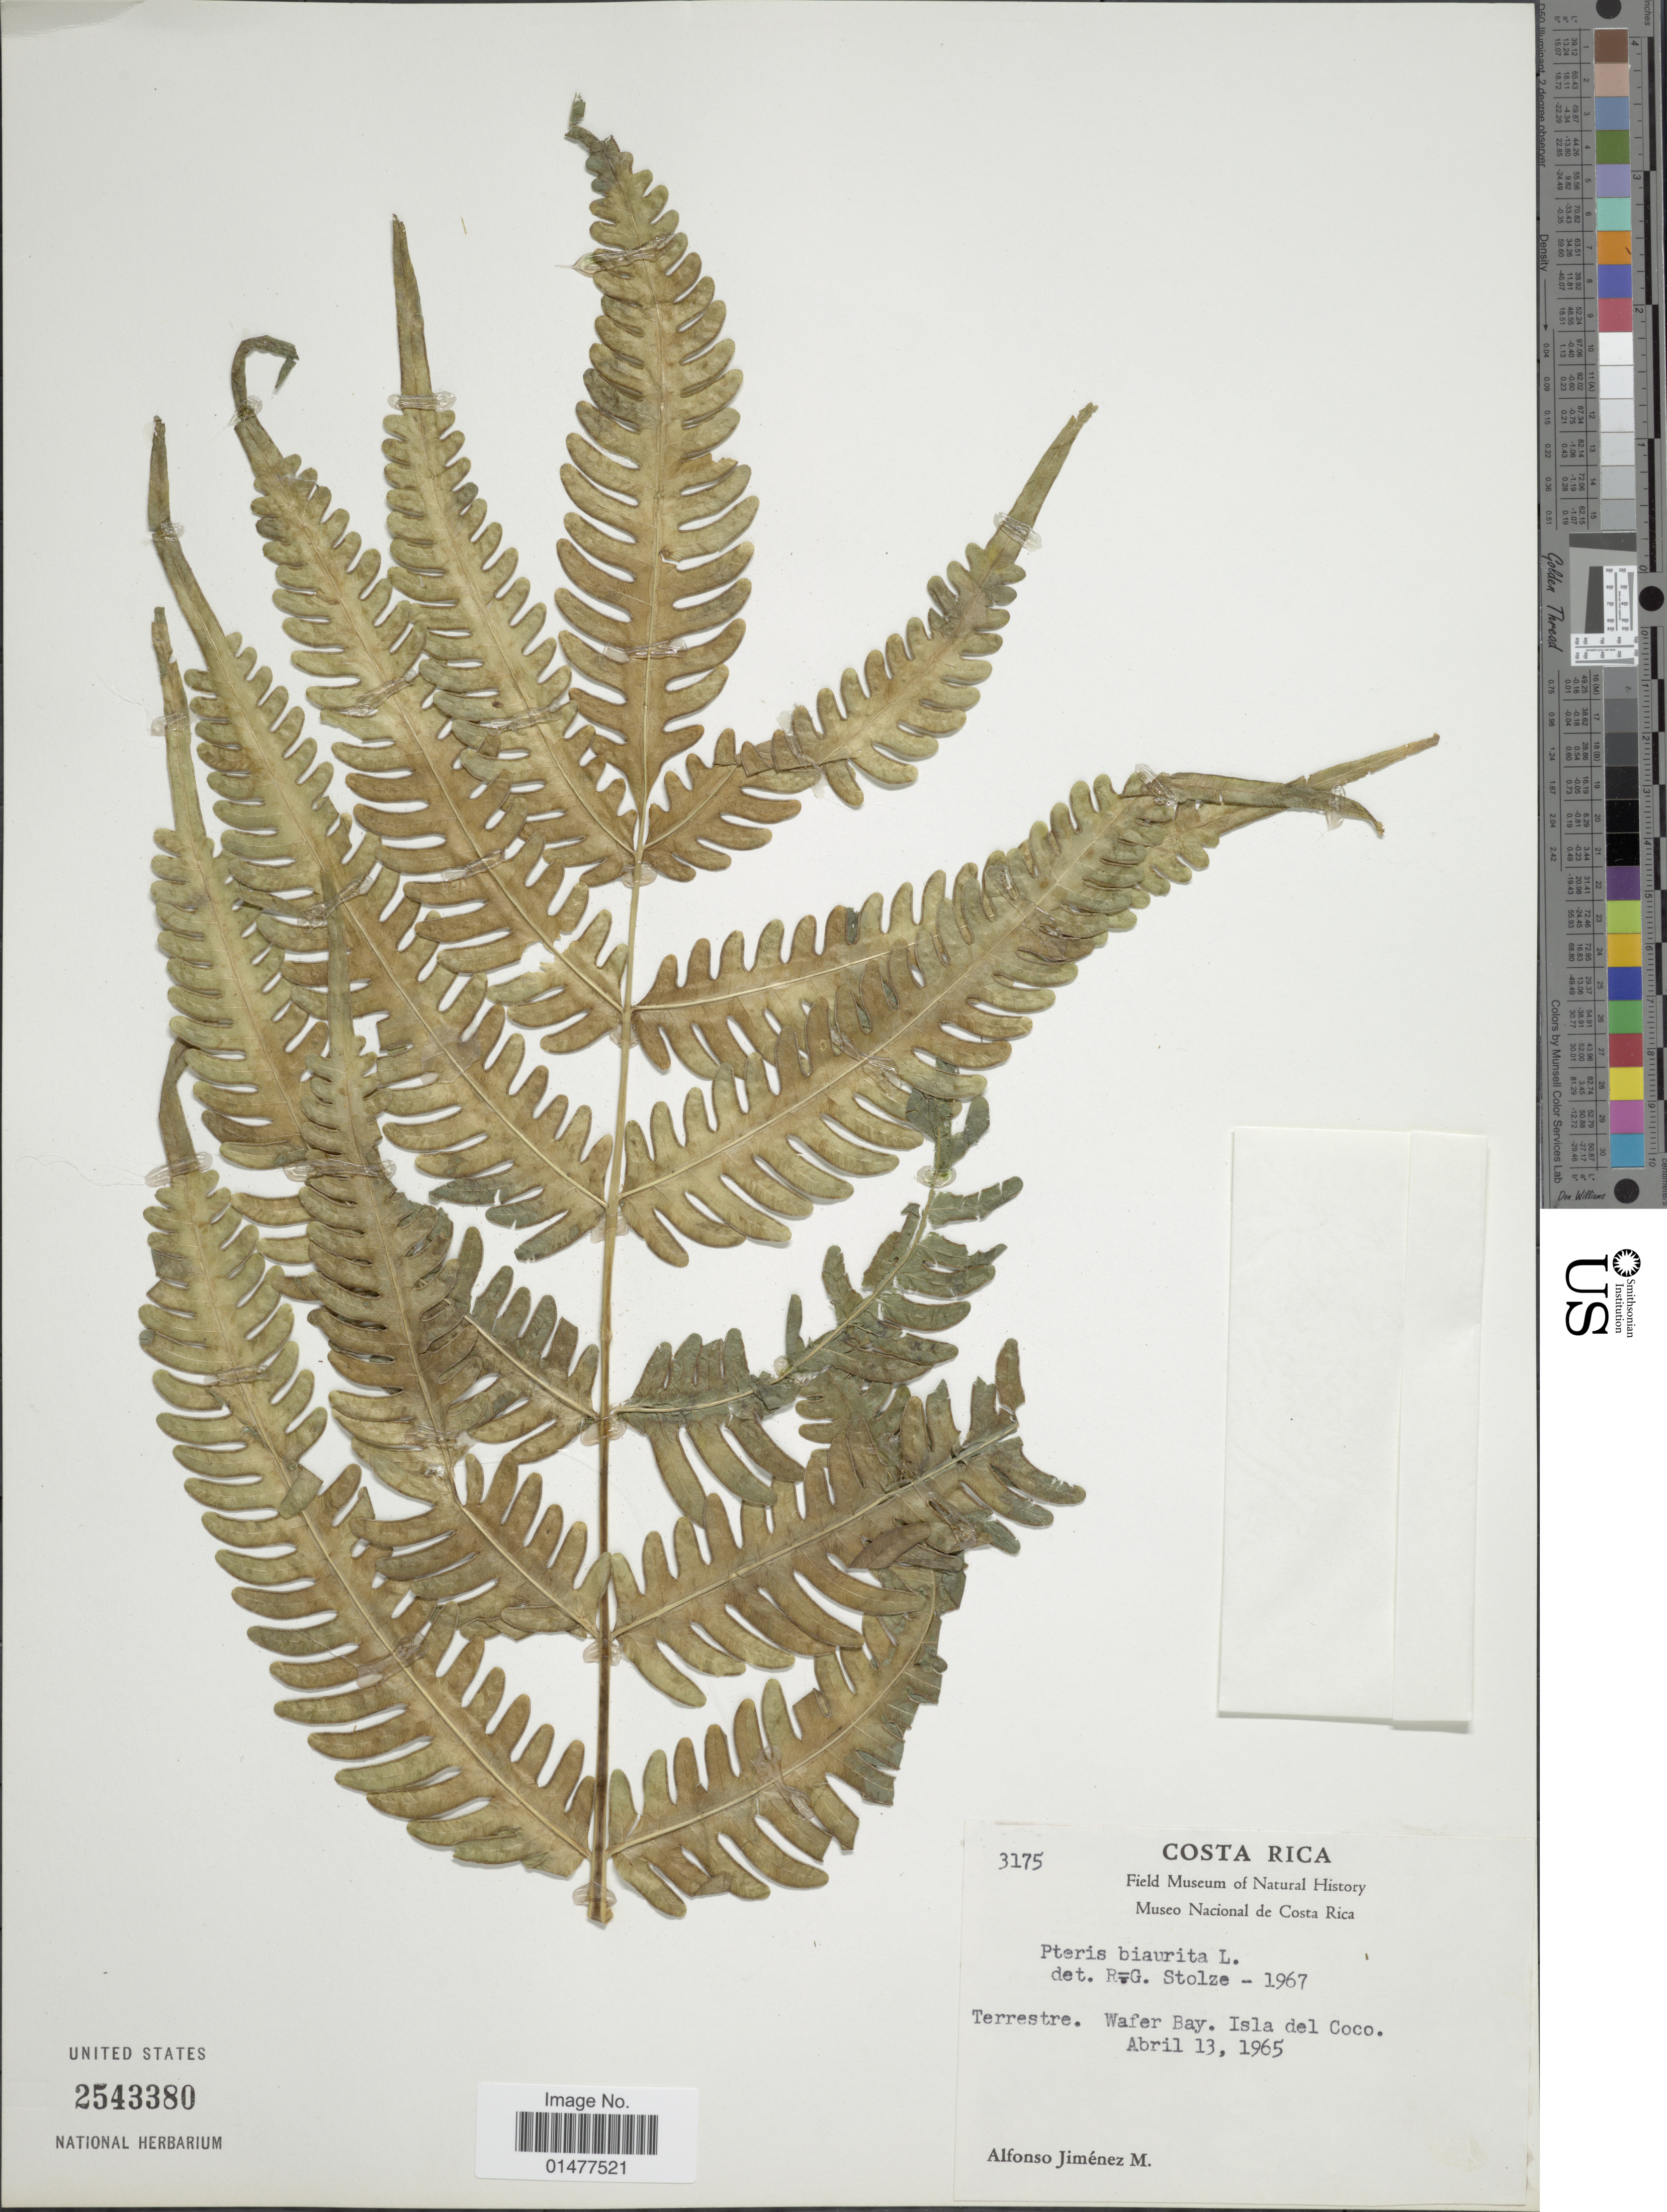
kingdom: Plantae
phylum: Tracheophyta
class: Polypodiopsida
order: Polypodiales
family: Pteridaceae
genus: Pteris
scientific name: Pteris biaurita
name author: L.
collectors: A. Jimenez M.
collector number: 3175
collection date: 1965-04-13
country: Costa Rica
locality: Wafer Bay, Isla de Coco.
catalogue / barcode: US 2543380